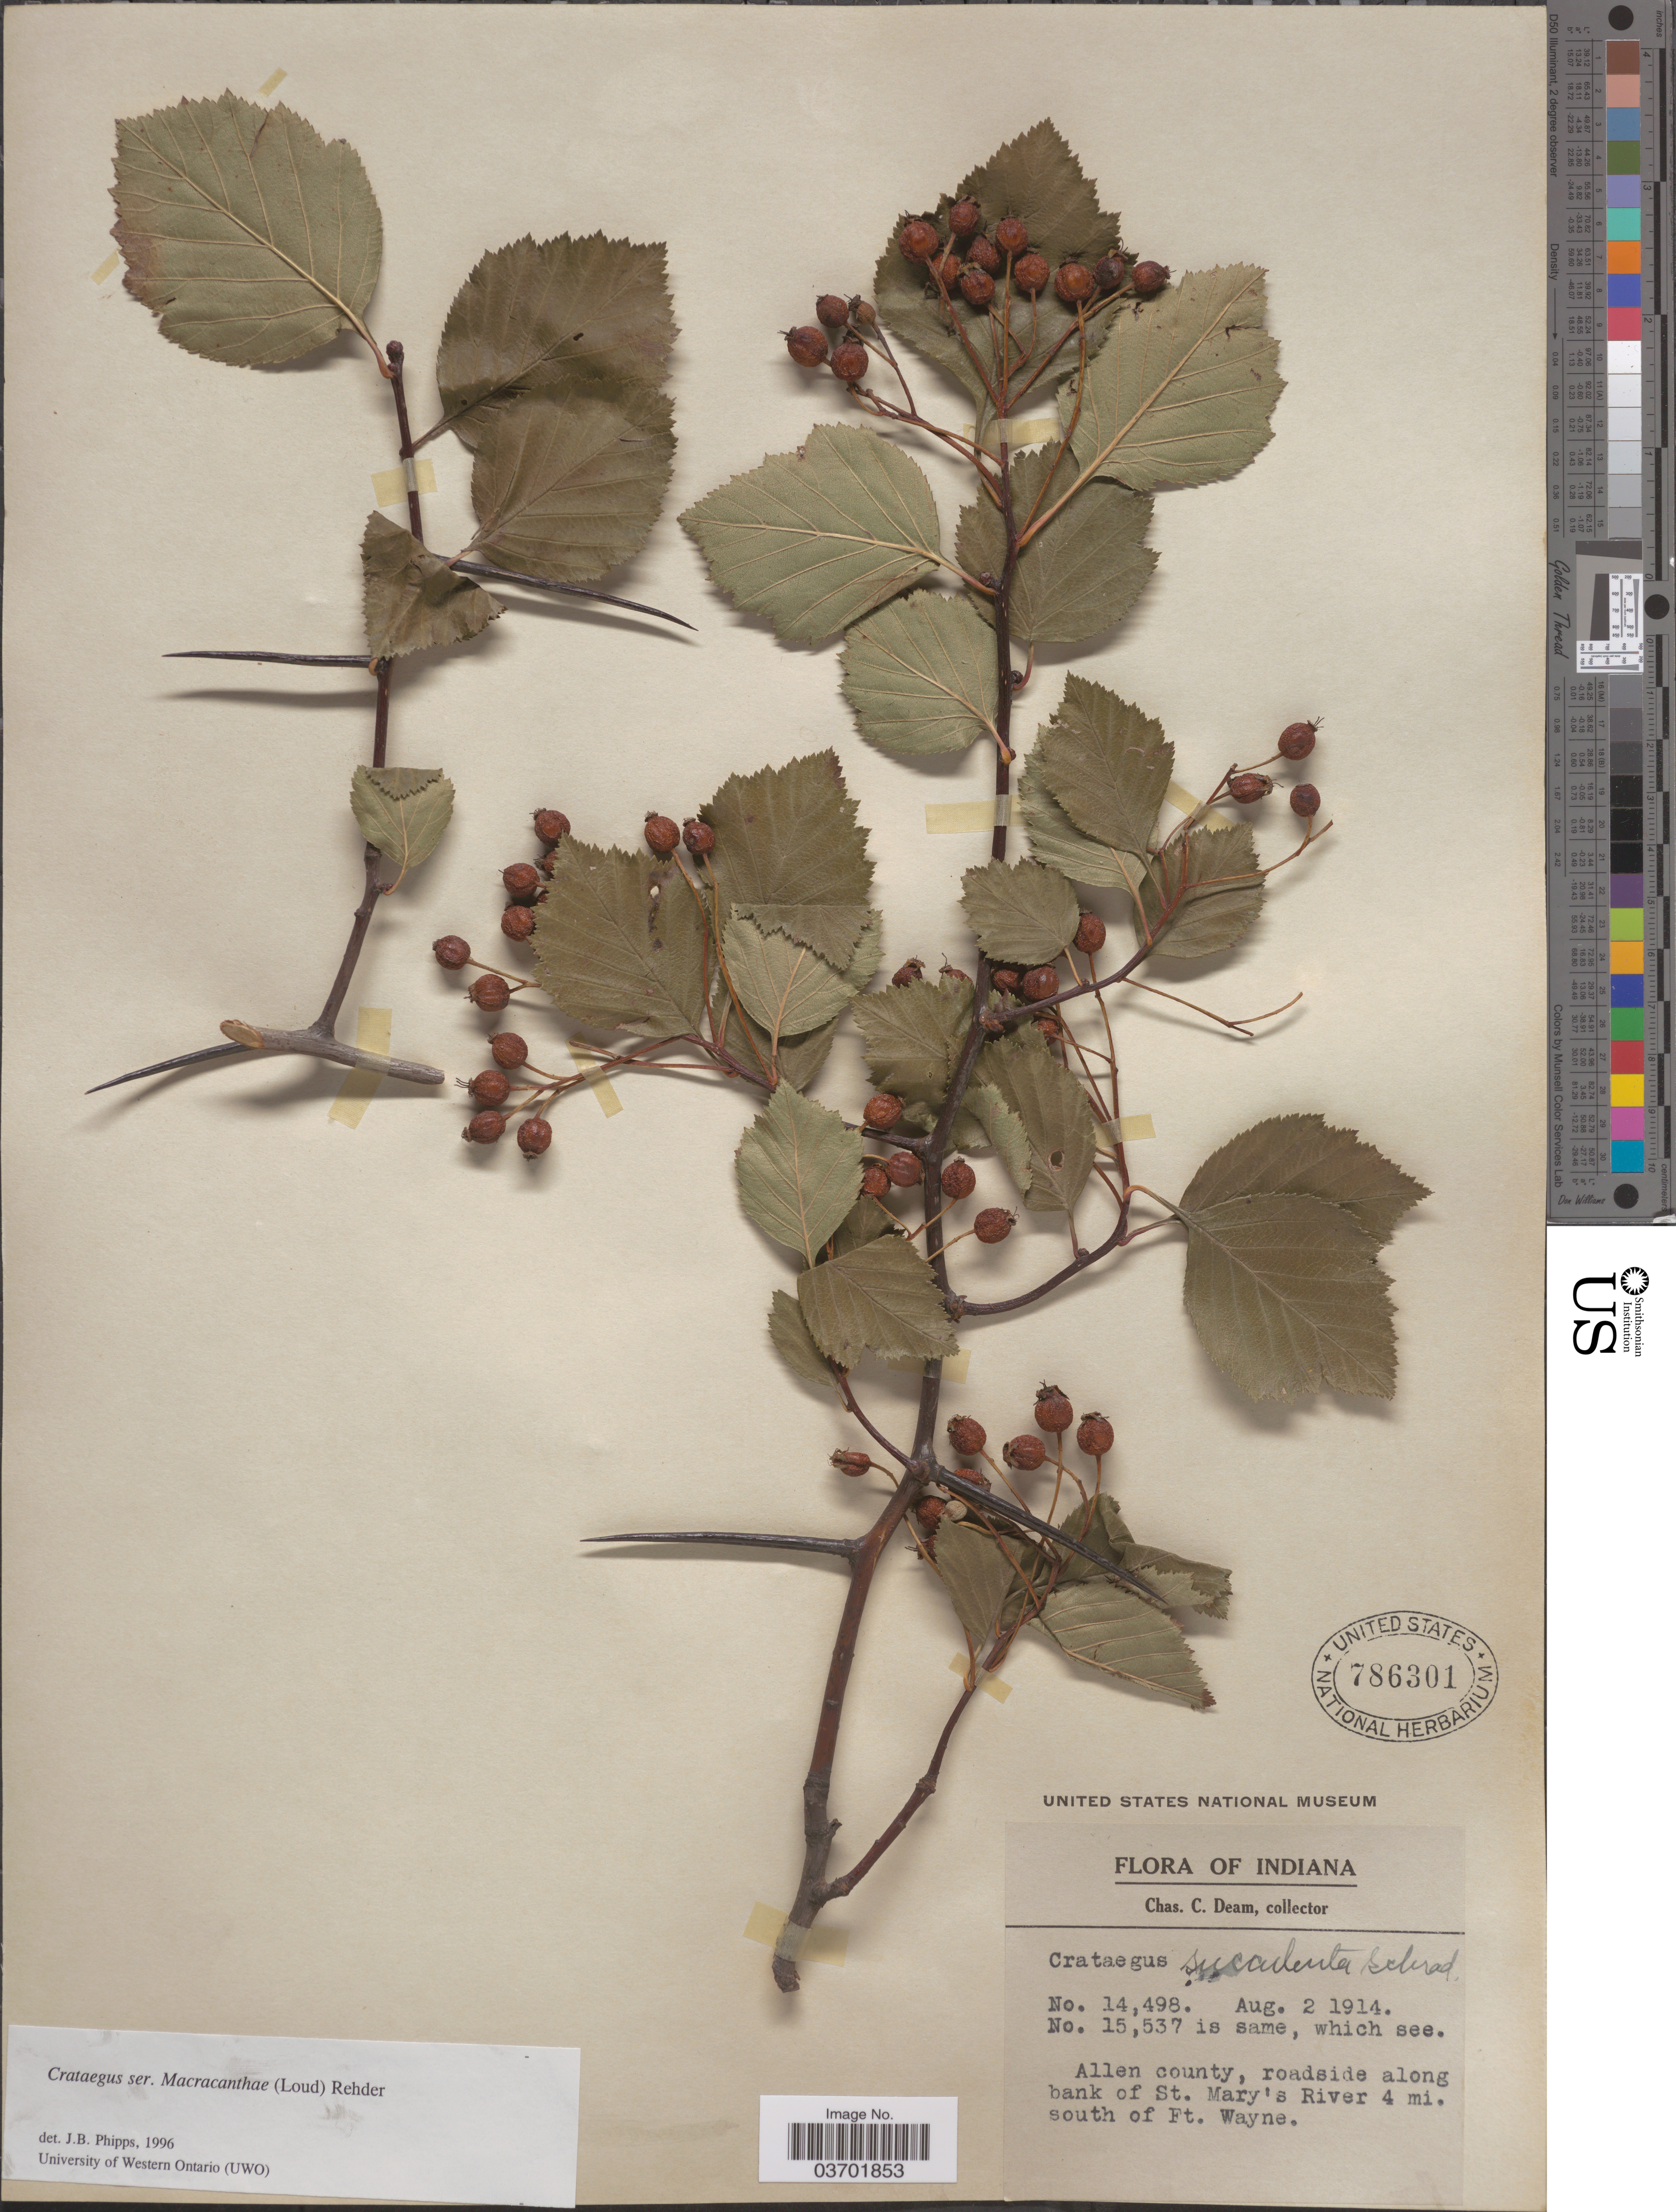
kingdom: Plantae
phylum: Tracheophyta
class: Magnoliopsida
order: Rosales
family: Rosaceae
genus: Crataegus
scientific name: Crataegus succulenta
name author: Schrad. ex Link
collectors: C. C. Deam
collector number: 14498/15537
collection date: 1914-08-02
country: United States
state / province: Indiana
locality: Allen county, roadside along bank of St. Mary's River 4 mi. south of Ft. Wayne.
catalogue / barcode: US 786301